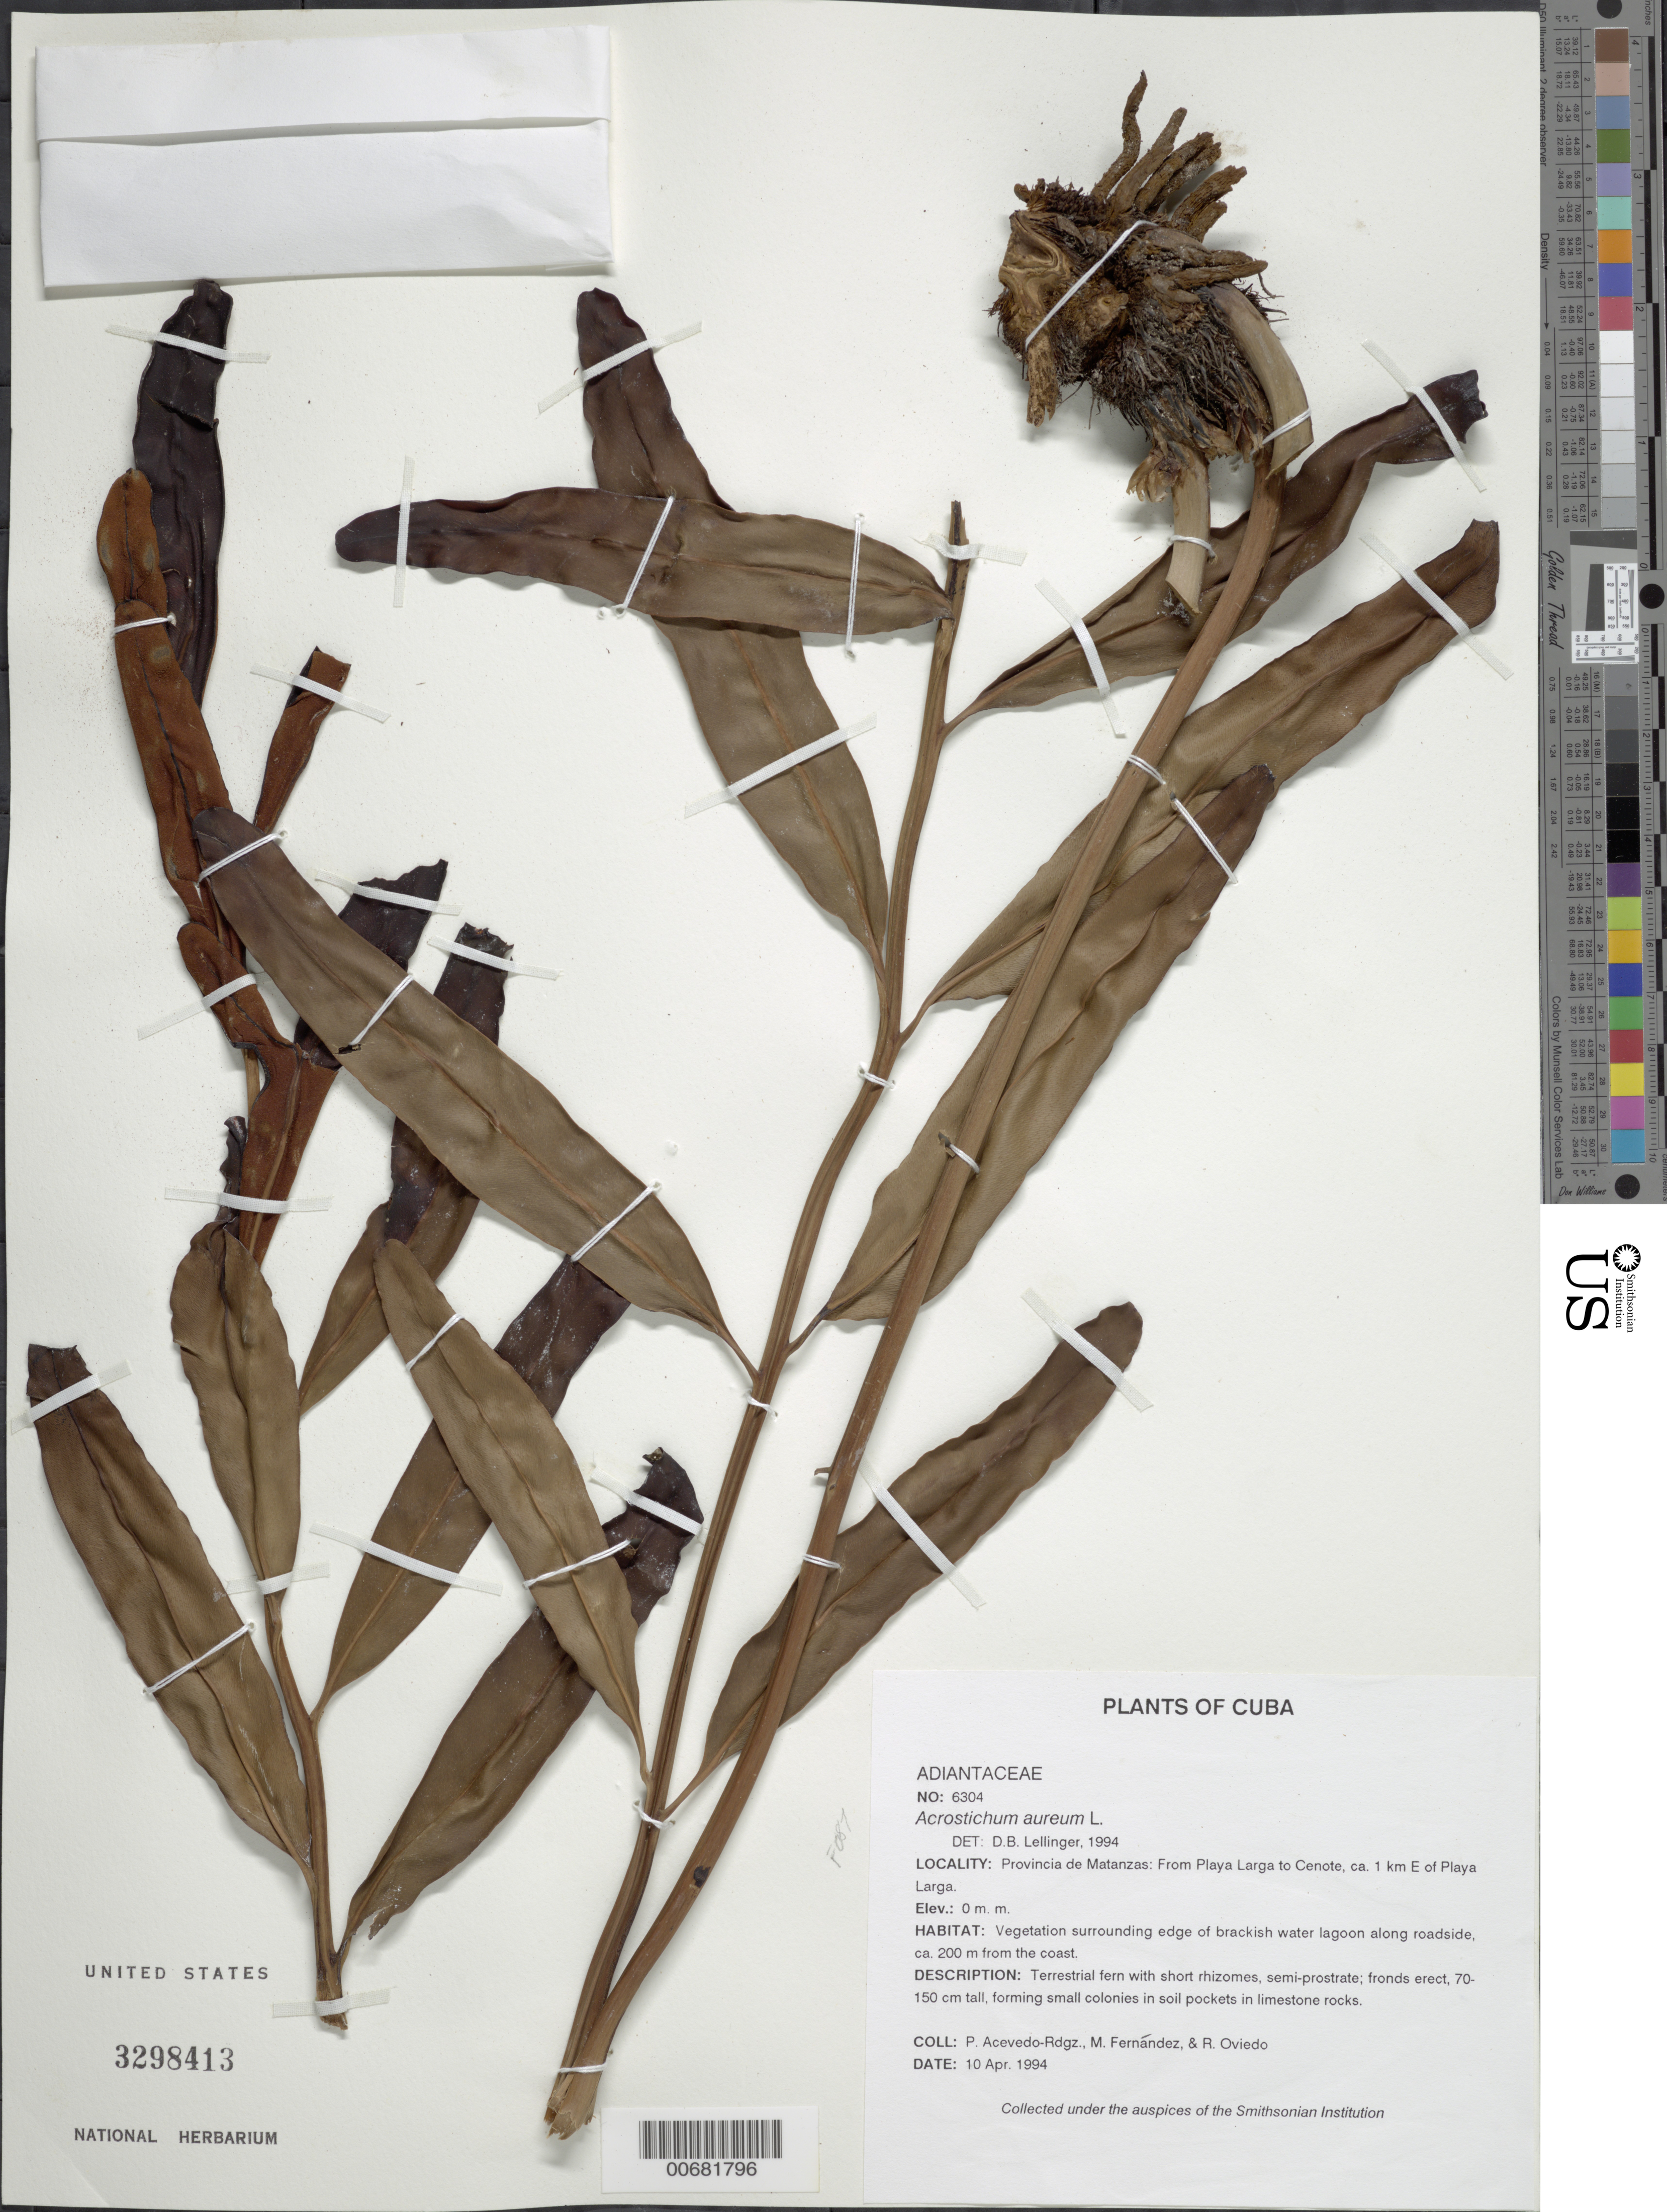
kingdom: Plantae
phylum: Tracheophyta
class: Polypodiopsida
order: Polypodiales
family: Pteridaceae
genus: Acrostichum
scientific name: Acrostichum aureum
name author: L.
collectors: P. Acevedo-Rodr., M. Fernández & R. Oviedo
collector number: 6304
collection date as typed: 10 Apr 1994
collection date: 1994-04-10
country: Cuba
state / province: Matanzas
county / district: Municipio de Ciénaga de Zapata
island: Cuba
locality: From Playa Larga to Cenote, ca 1 km E of Playa Larga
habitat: Vegetation surrounding edge of brackish water lagoon along roadside, ca. 200 m from the coast.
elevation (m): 0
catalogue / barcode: US 3298413